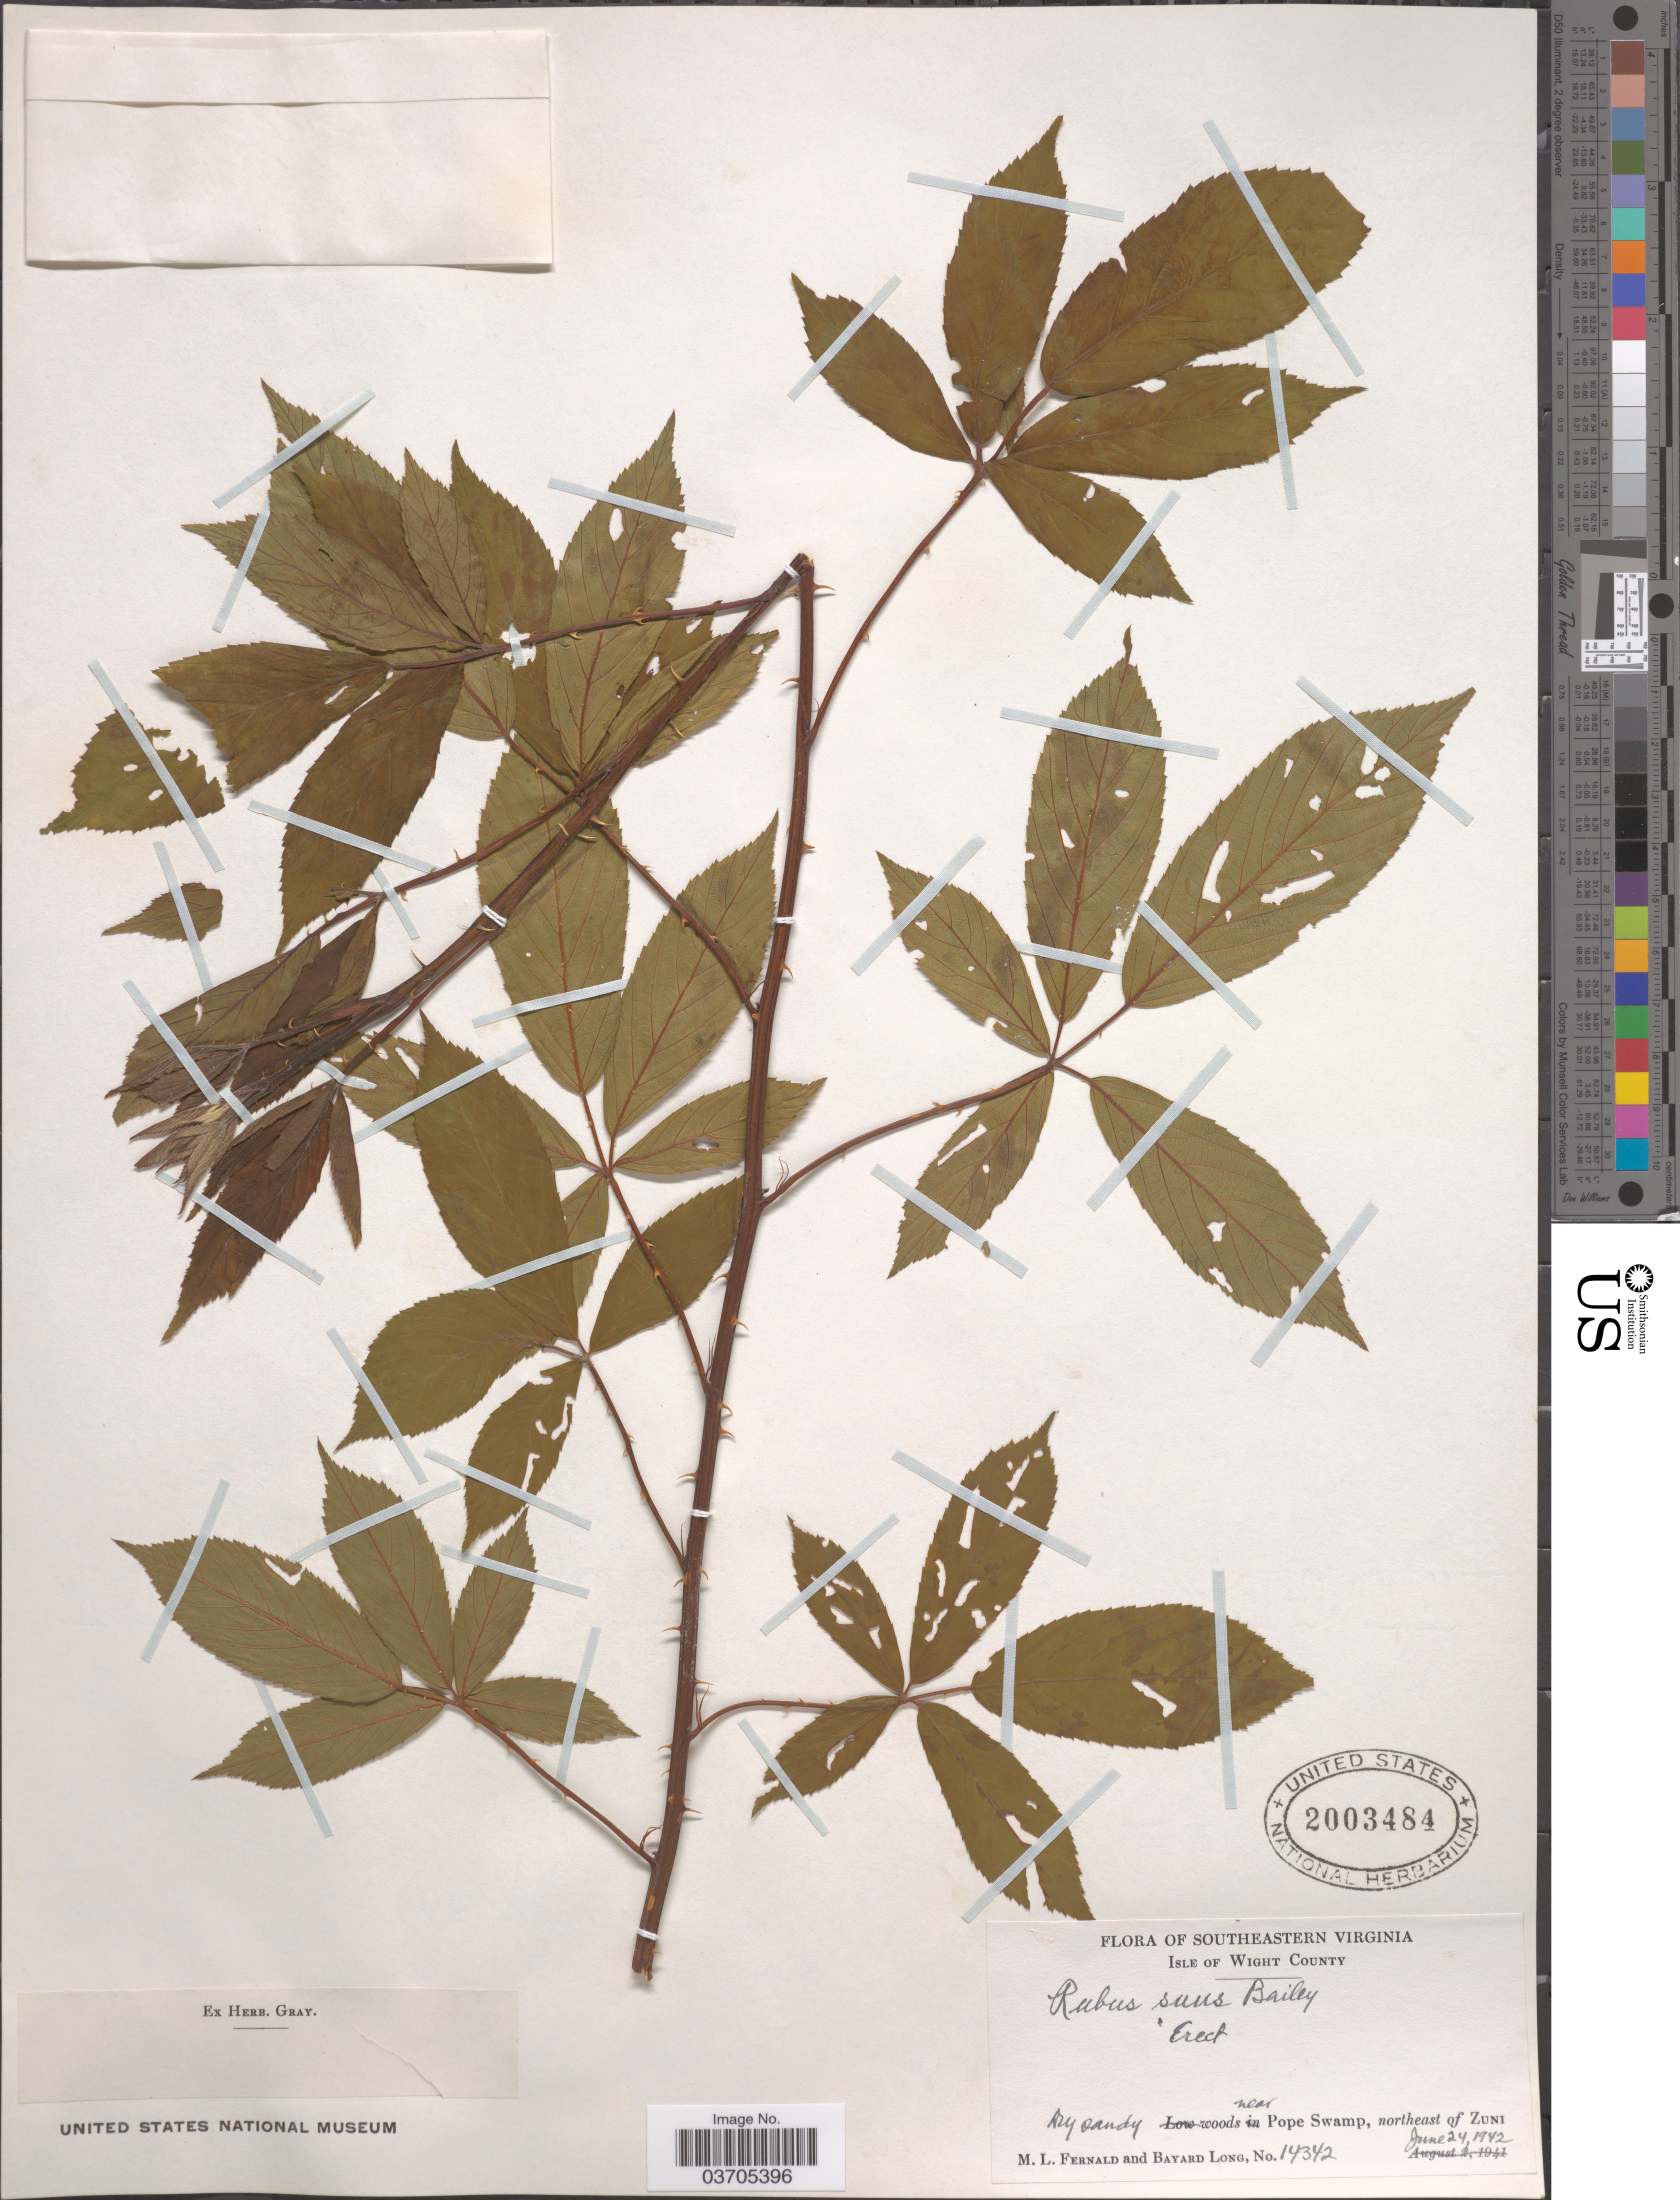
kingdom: Plantae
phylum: Tracheophyta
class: Magnoliopsida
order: Rosales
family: Rosaceae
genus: Rubus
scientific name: Rubus jugosus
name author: L.H. Bailey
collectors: M. L. Fernald & B. Long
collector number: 14342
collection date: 1942-06-24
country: United States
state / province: Virginia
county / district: Isle of Wight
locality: Southeastern Virginia. Isle of Wight County. Dry sandy woods near Pope Swamp, northeast of Zuni.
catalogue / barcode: US 2003484